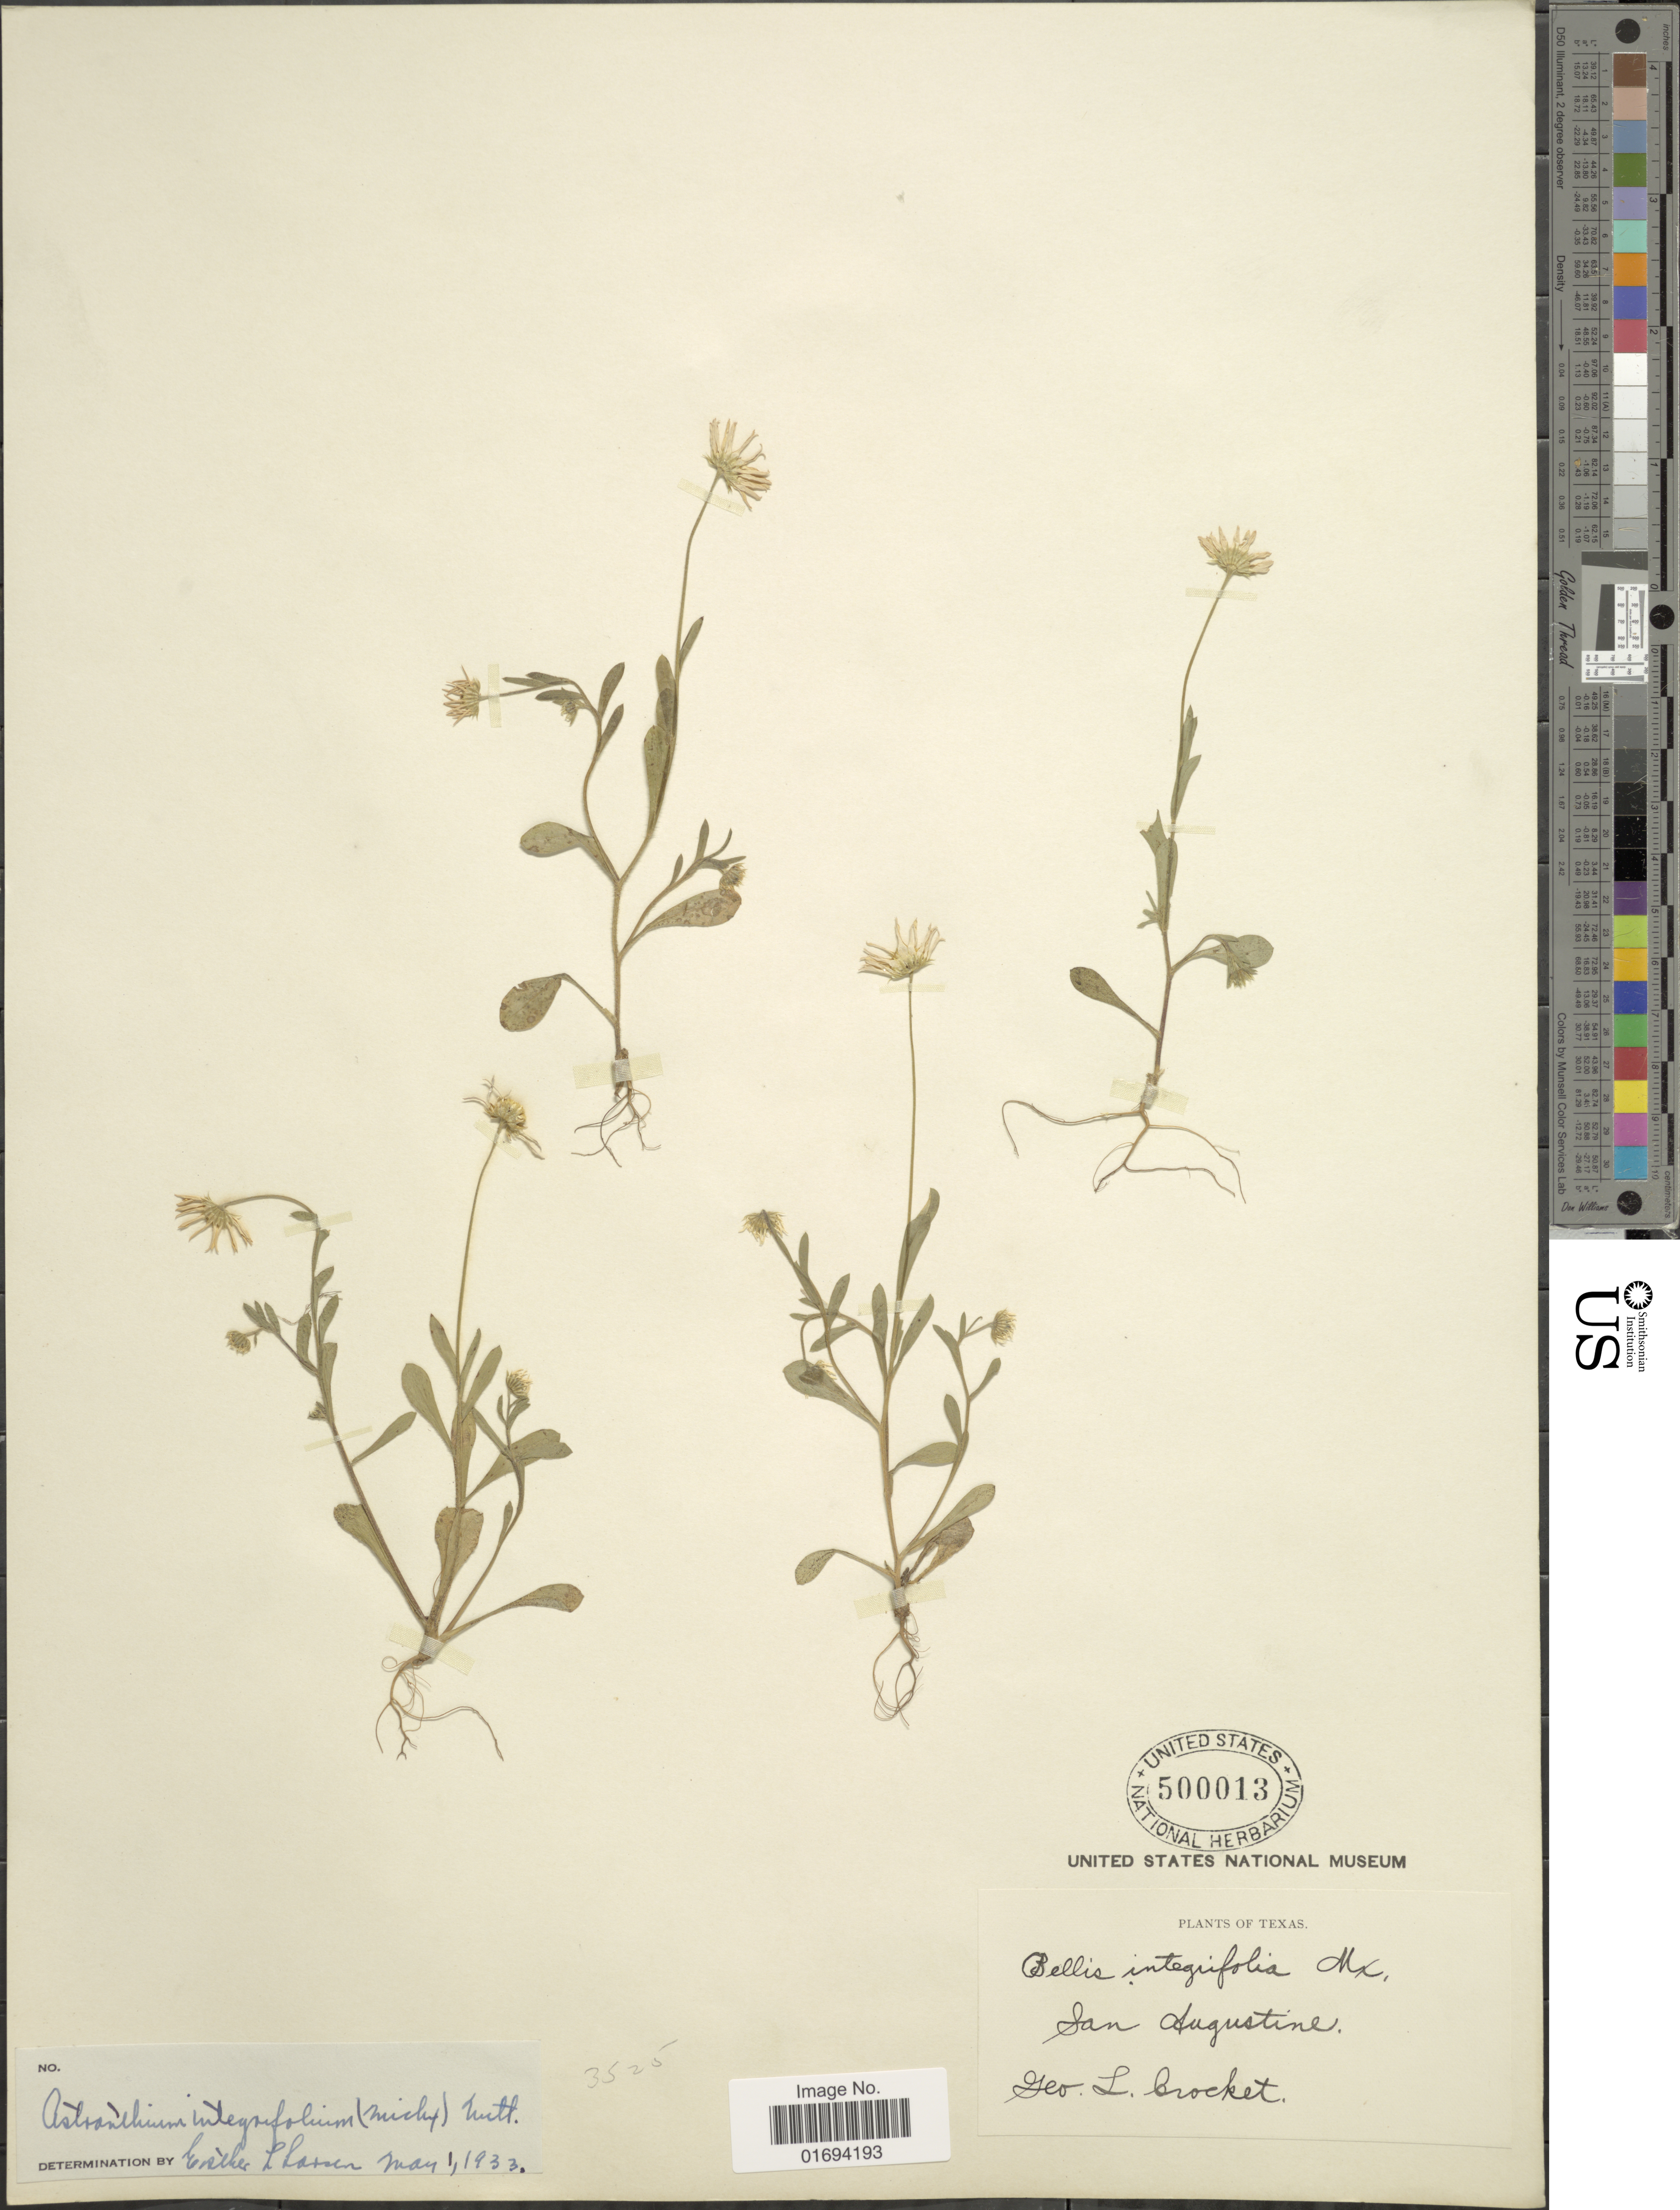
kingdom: Plantae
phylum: Tracheophyta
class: Magnoliopsida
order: Asterales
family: Asteraceae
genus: Astranthium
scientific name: Astranthium integrifolium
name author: (Michx.) Nutt.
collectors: G. Brocket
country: United States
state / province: Texas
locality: San Augustine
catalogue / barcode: US 500013